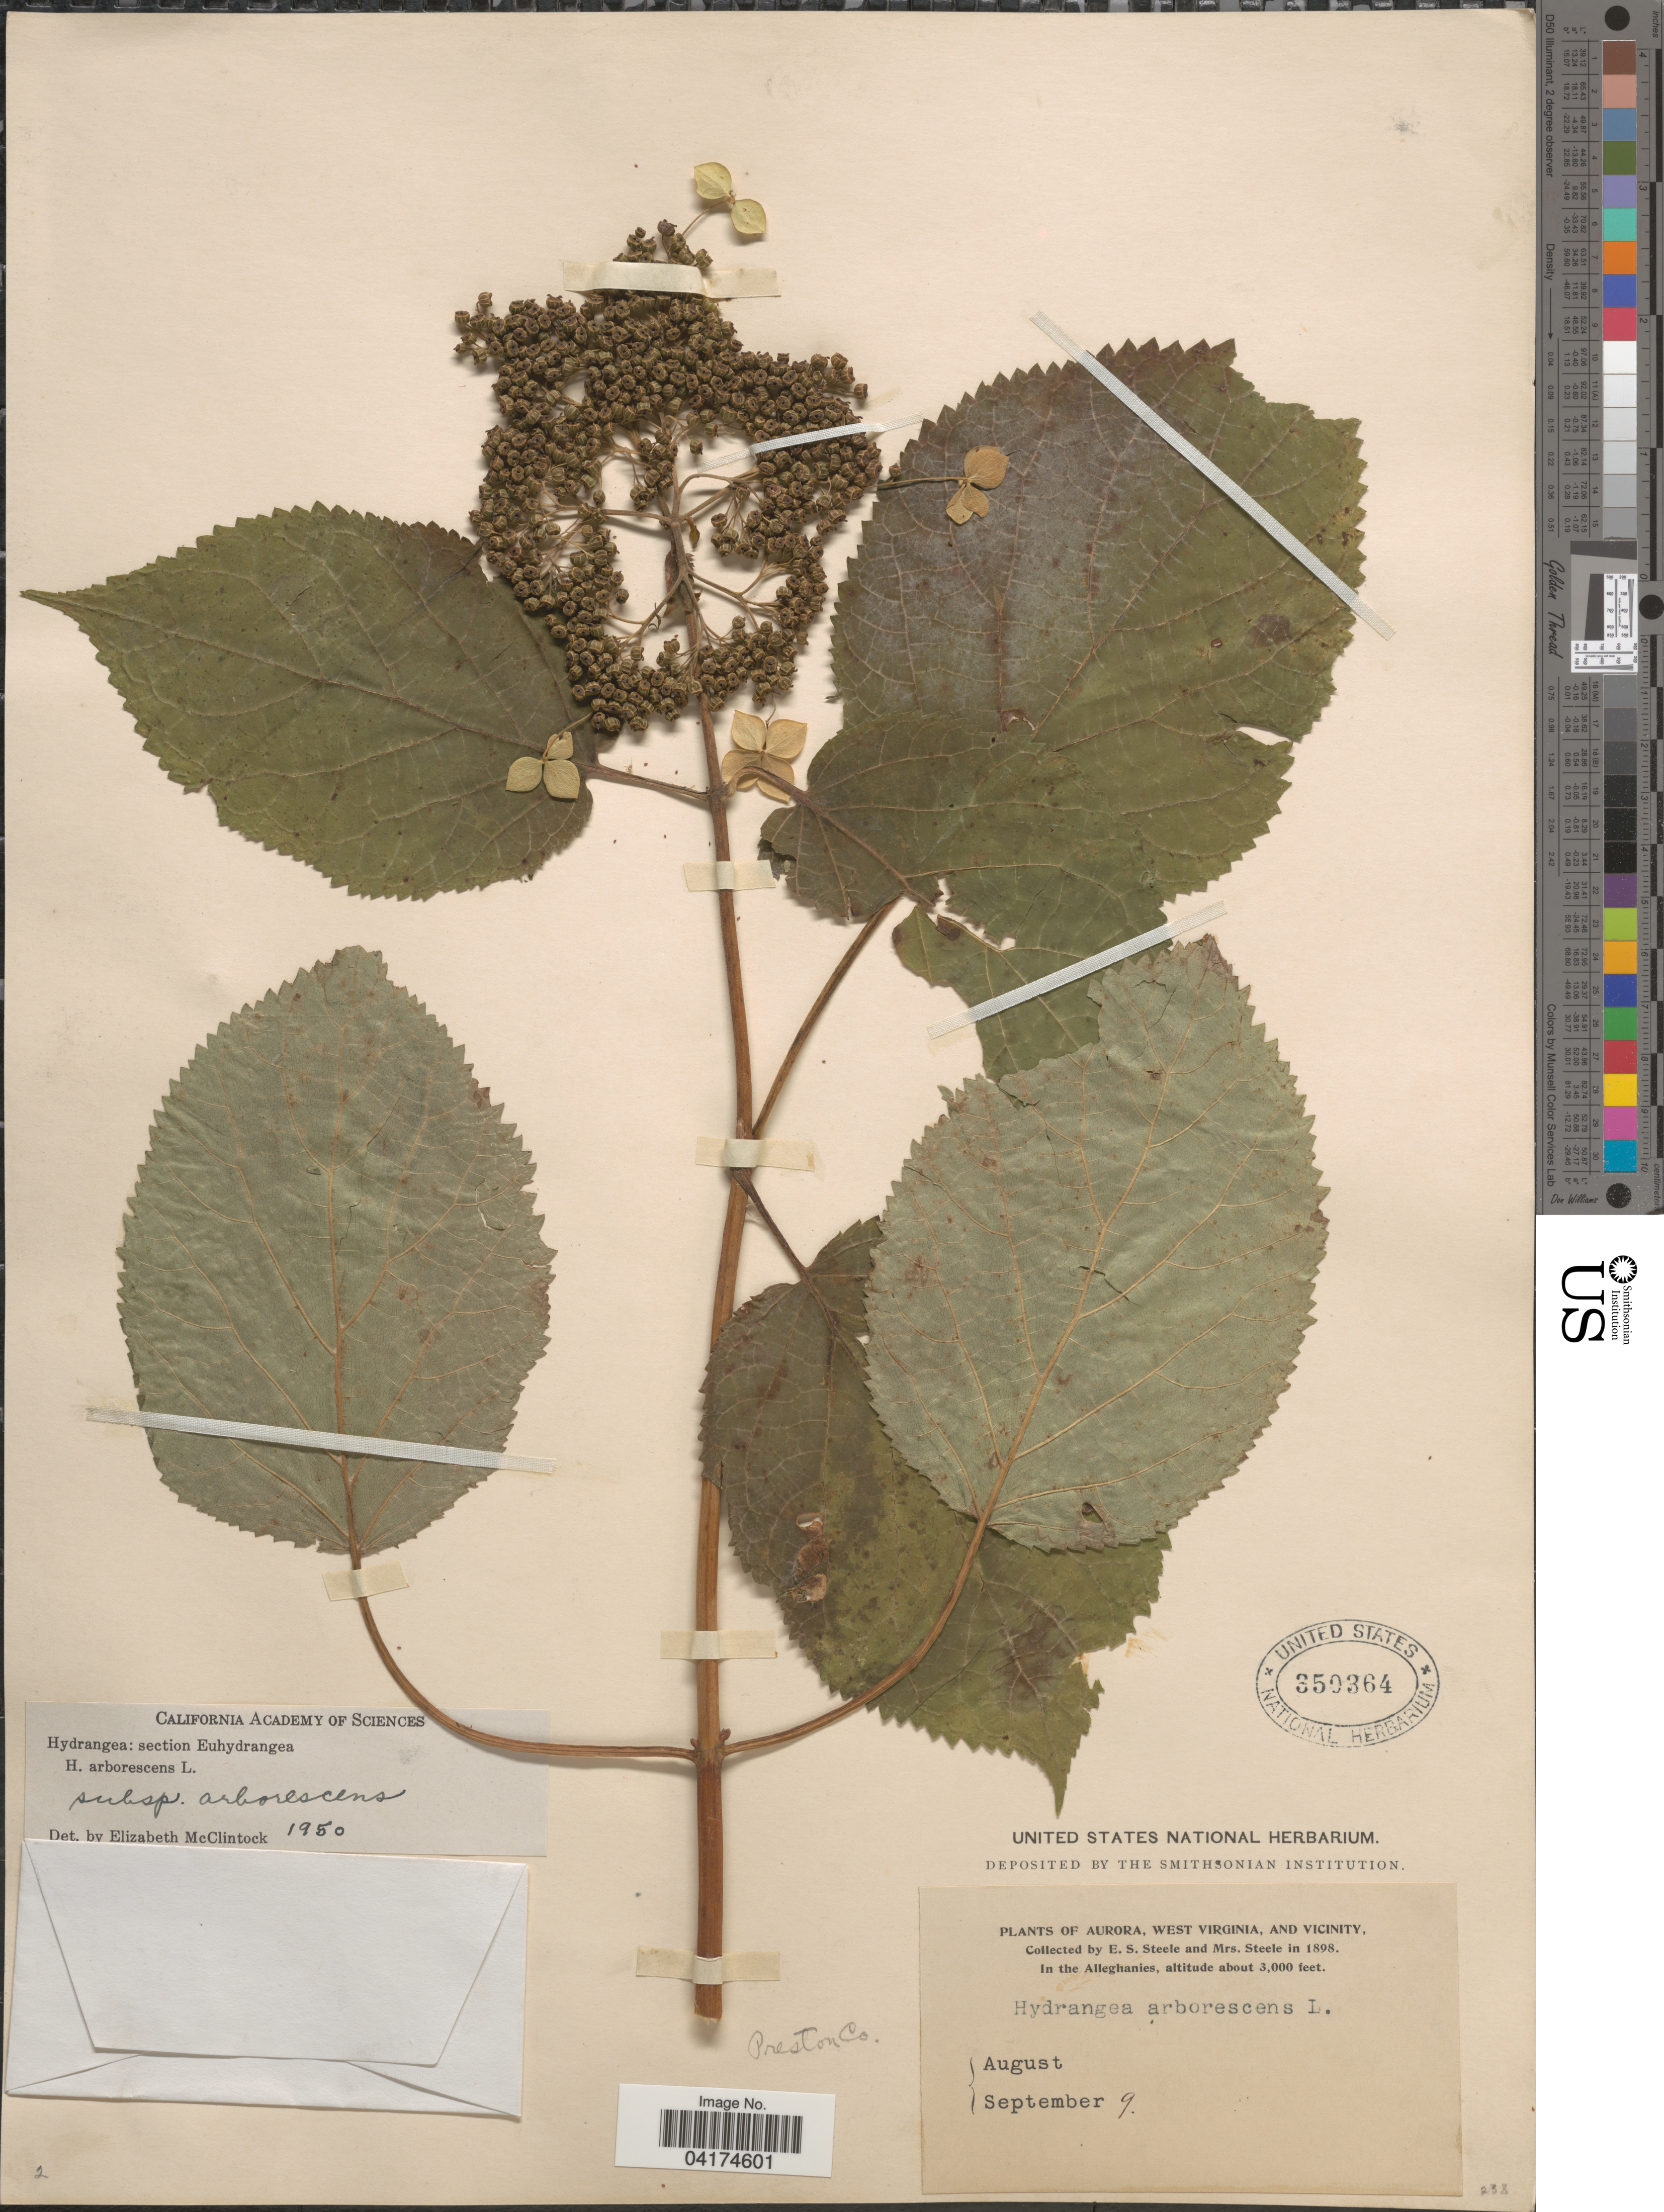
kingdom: Plantae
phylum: Tracheophyta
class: Magnoliopsida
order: Cornales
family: Hydrangeaceae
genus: Hydrangea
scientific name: Hydrangea arborescens subsp. arborescens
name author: L.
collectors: E. Steele & Mrs. E. S. Steele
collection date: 1898-09-09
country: United States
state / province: West Virginia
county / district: Preston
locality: Preston Co. Aurora, and vicinity. In the Alleghanies.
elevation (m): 914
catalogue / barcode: US 350364